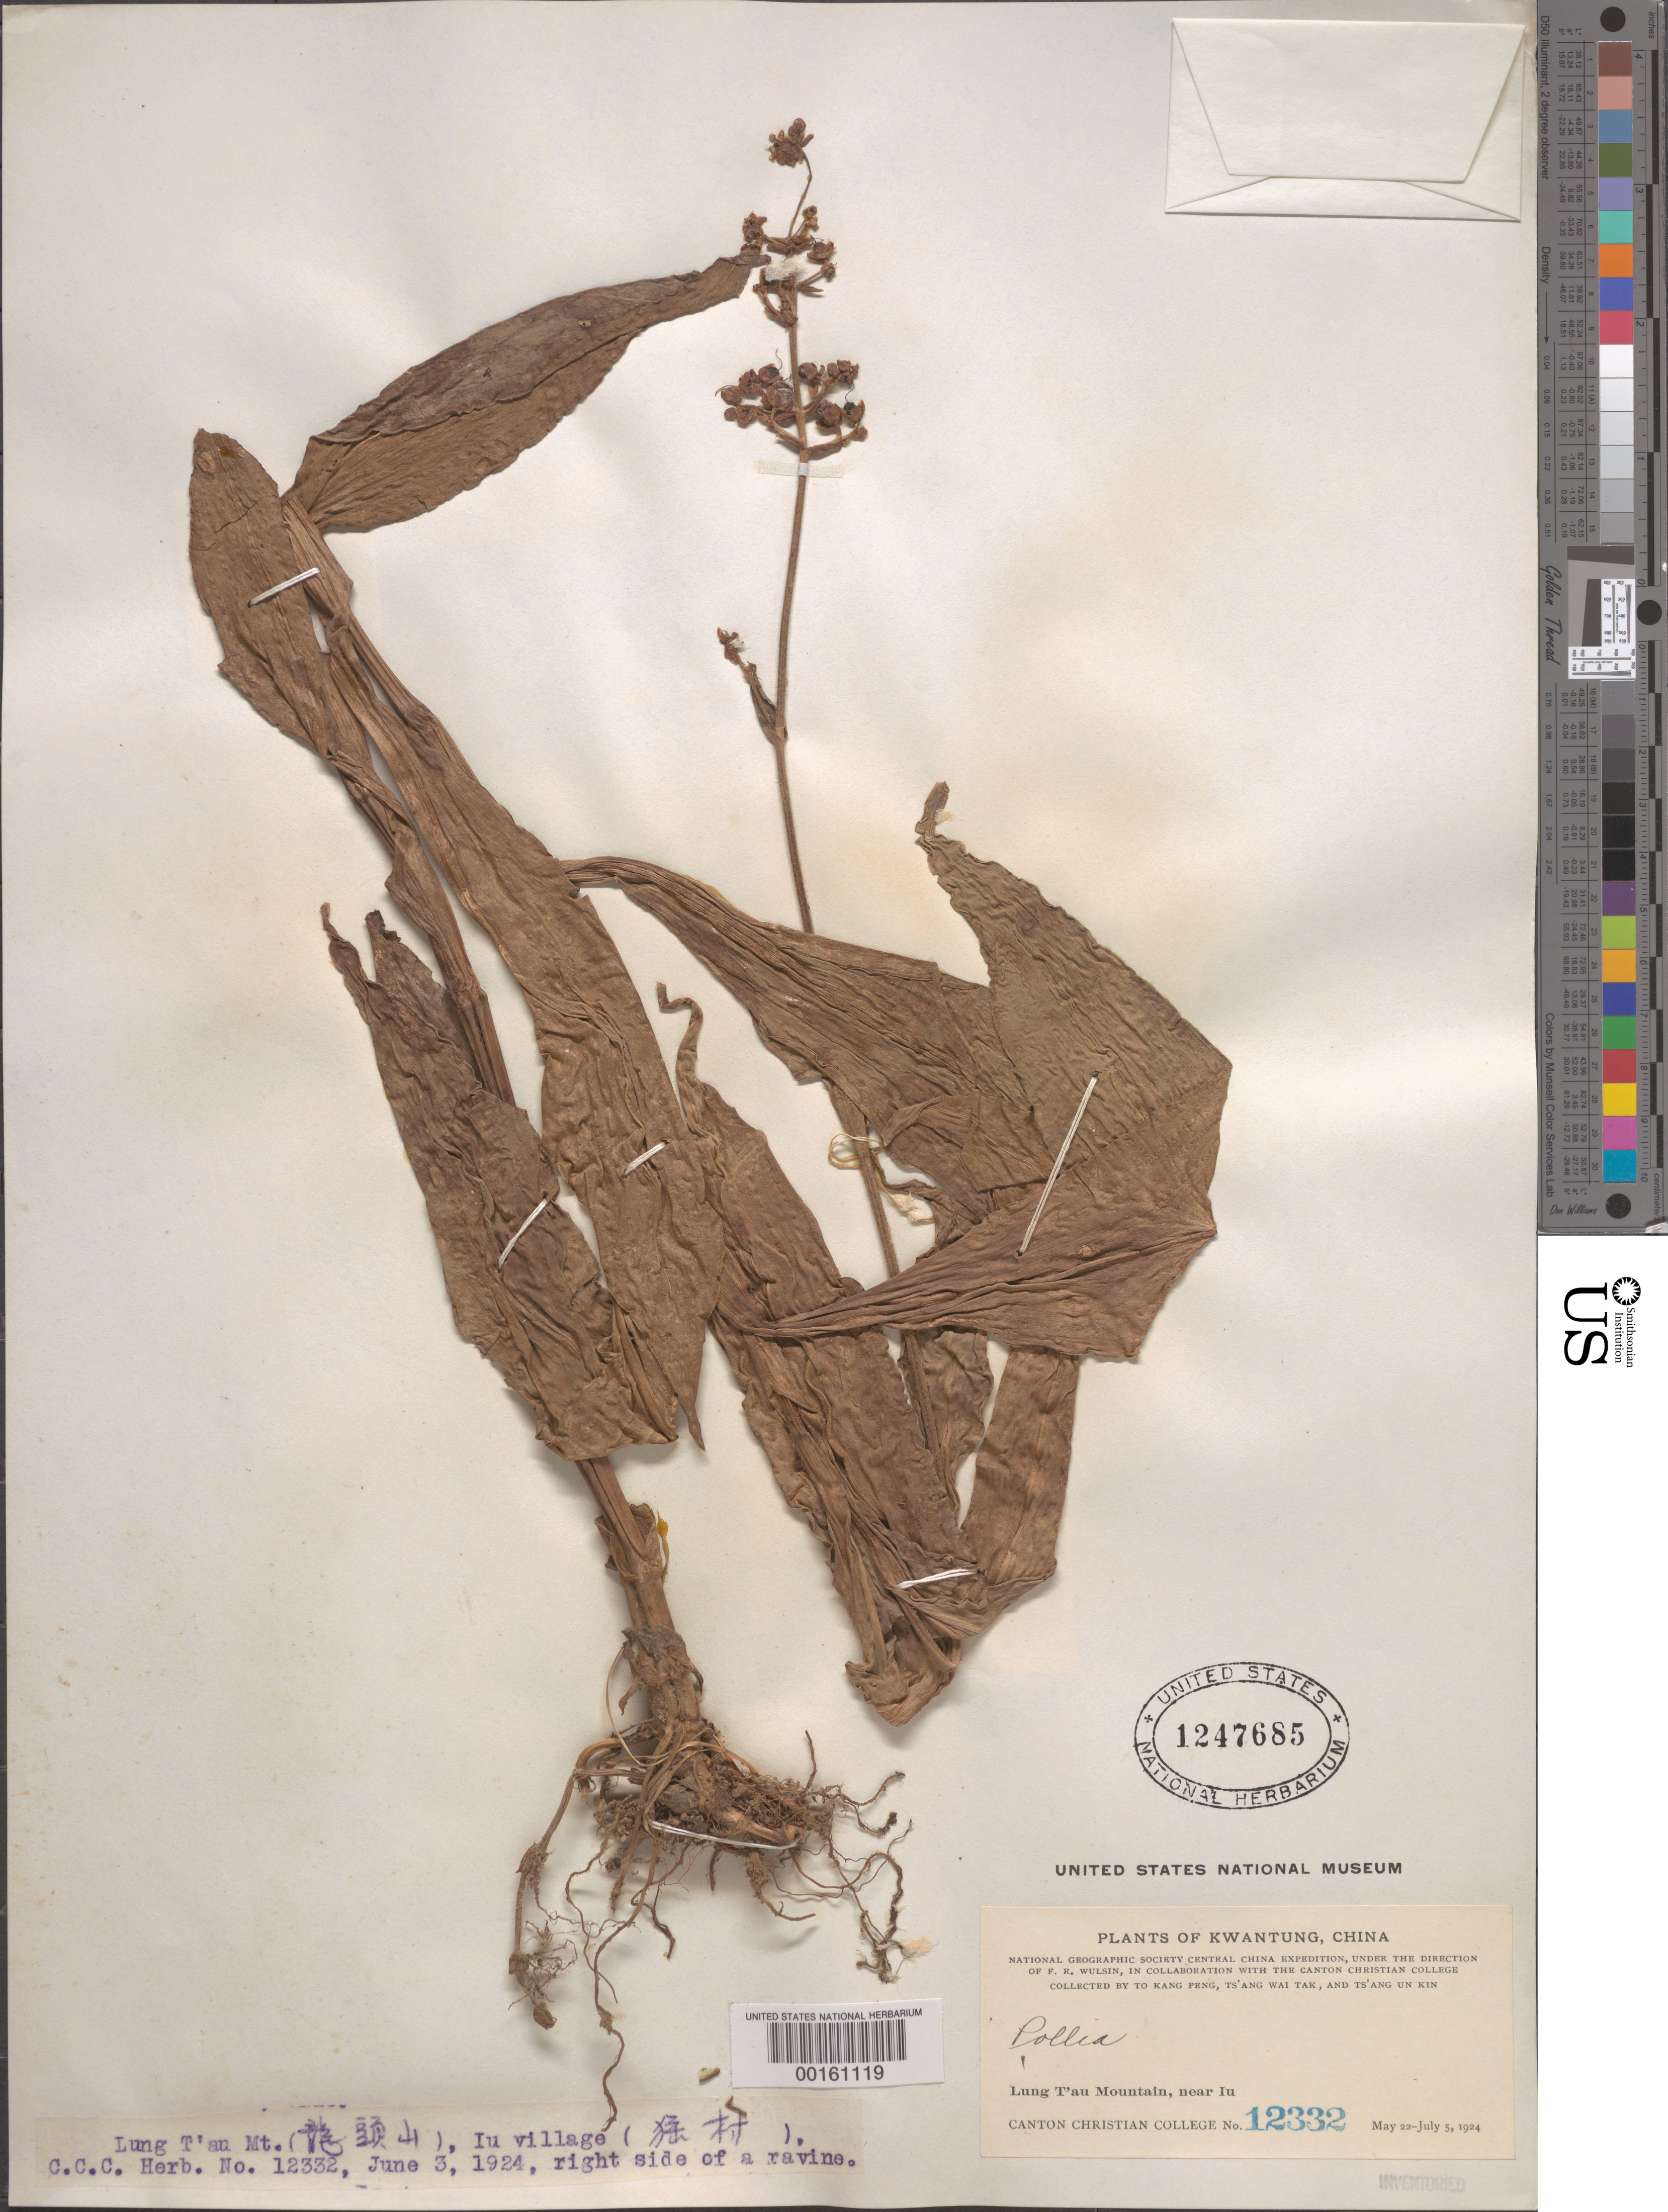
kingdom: Plantae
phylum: Tracheophyta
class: Liliopsida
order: Commelinales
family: Commelinaceae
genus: Pollia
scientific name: Pollia japonica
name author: Thunb.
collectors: Kang Peng To, W. T. Tsang & U. K. Tsang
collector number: C.c.c. 12332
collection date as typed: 03 Jun 1924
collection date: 1924-06-03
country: China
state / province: Guangdong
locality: Lung t'au mt., near iu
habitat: Iu village, right side of a ravine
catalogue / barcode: US 1247685